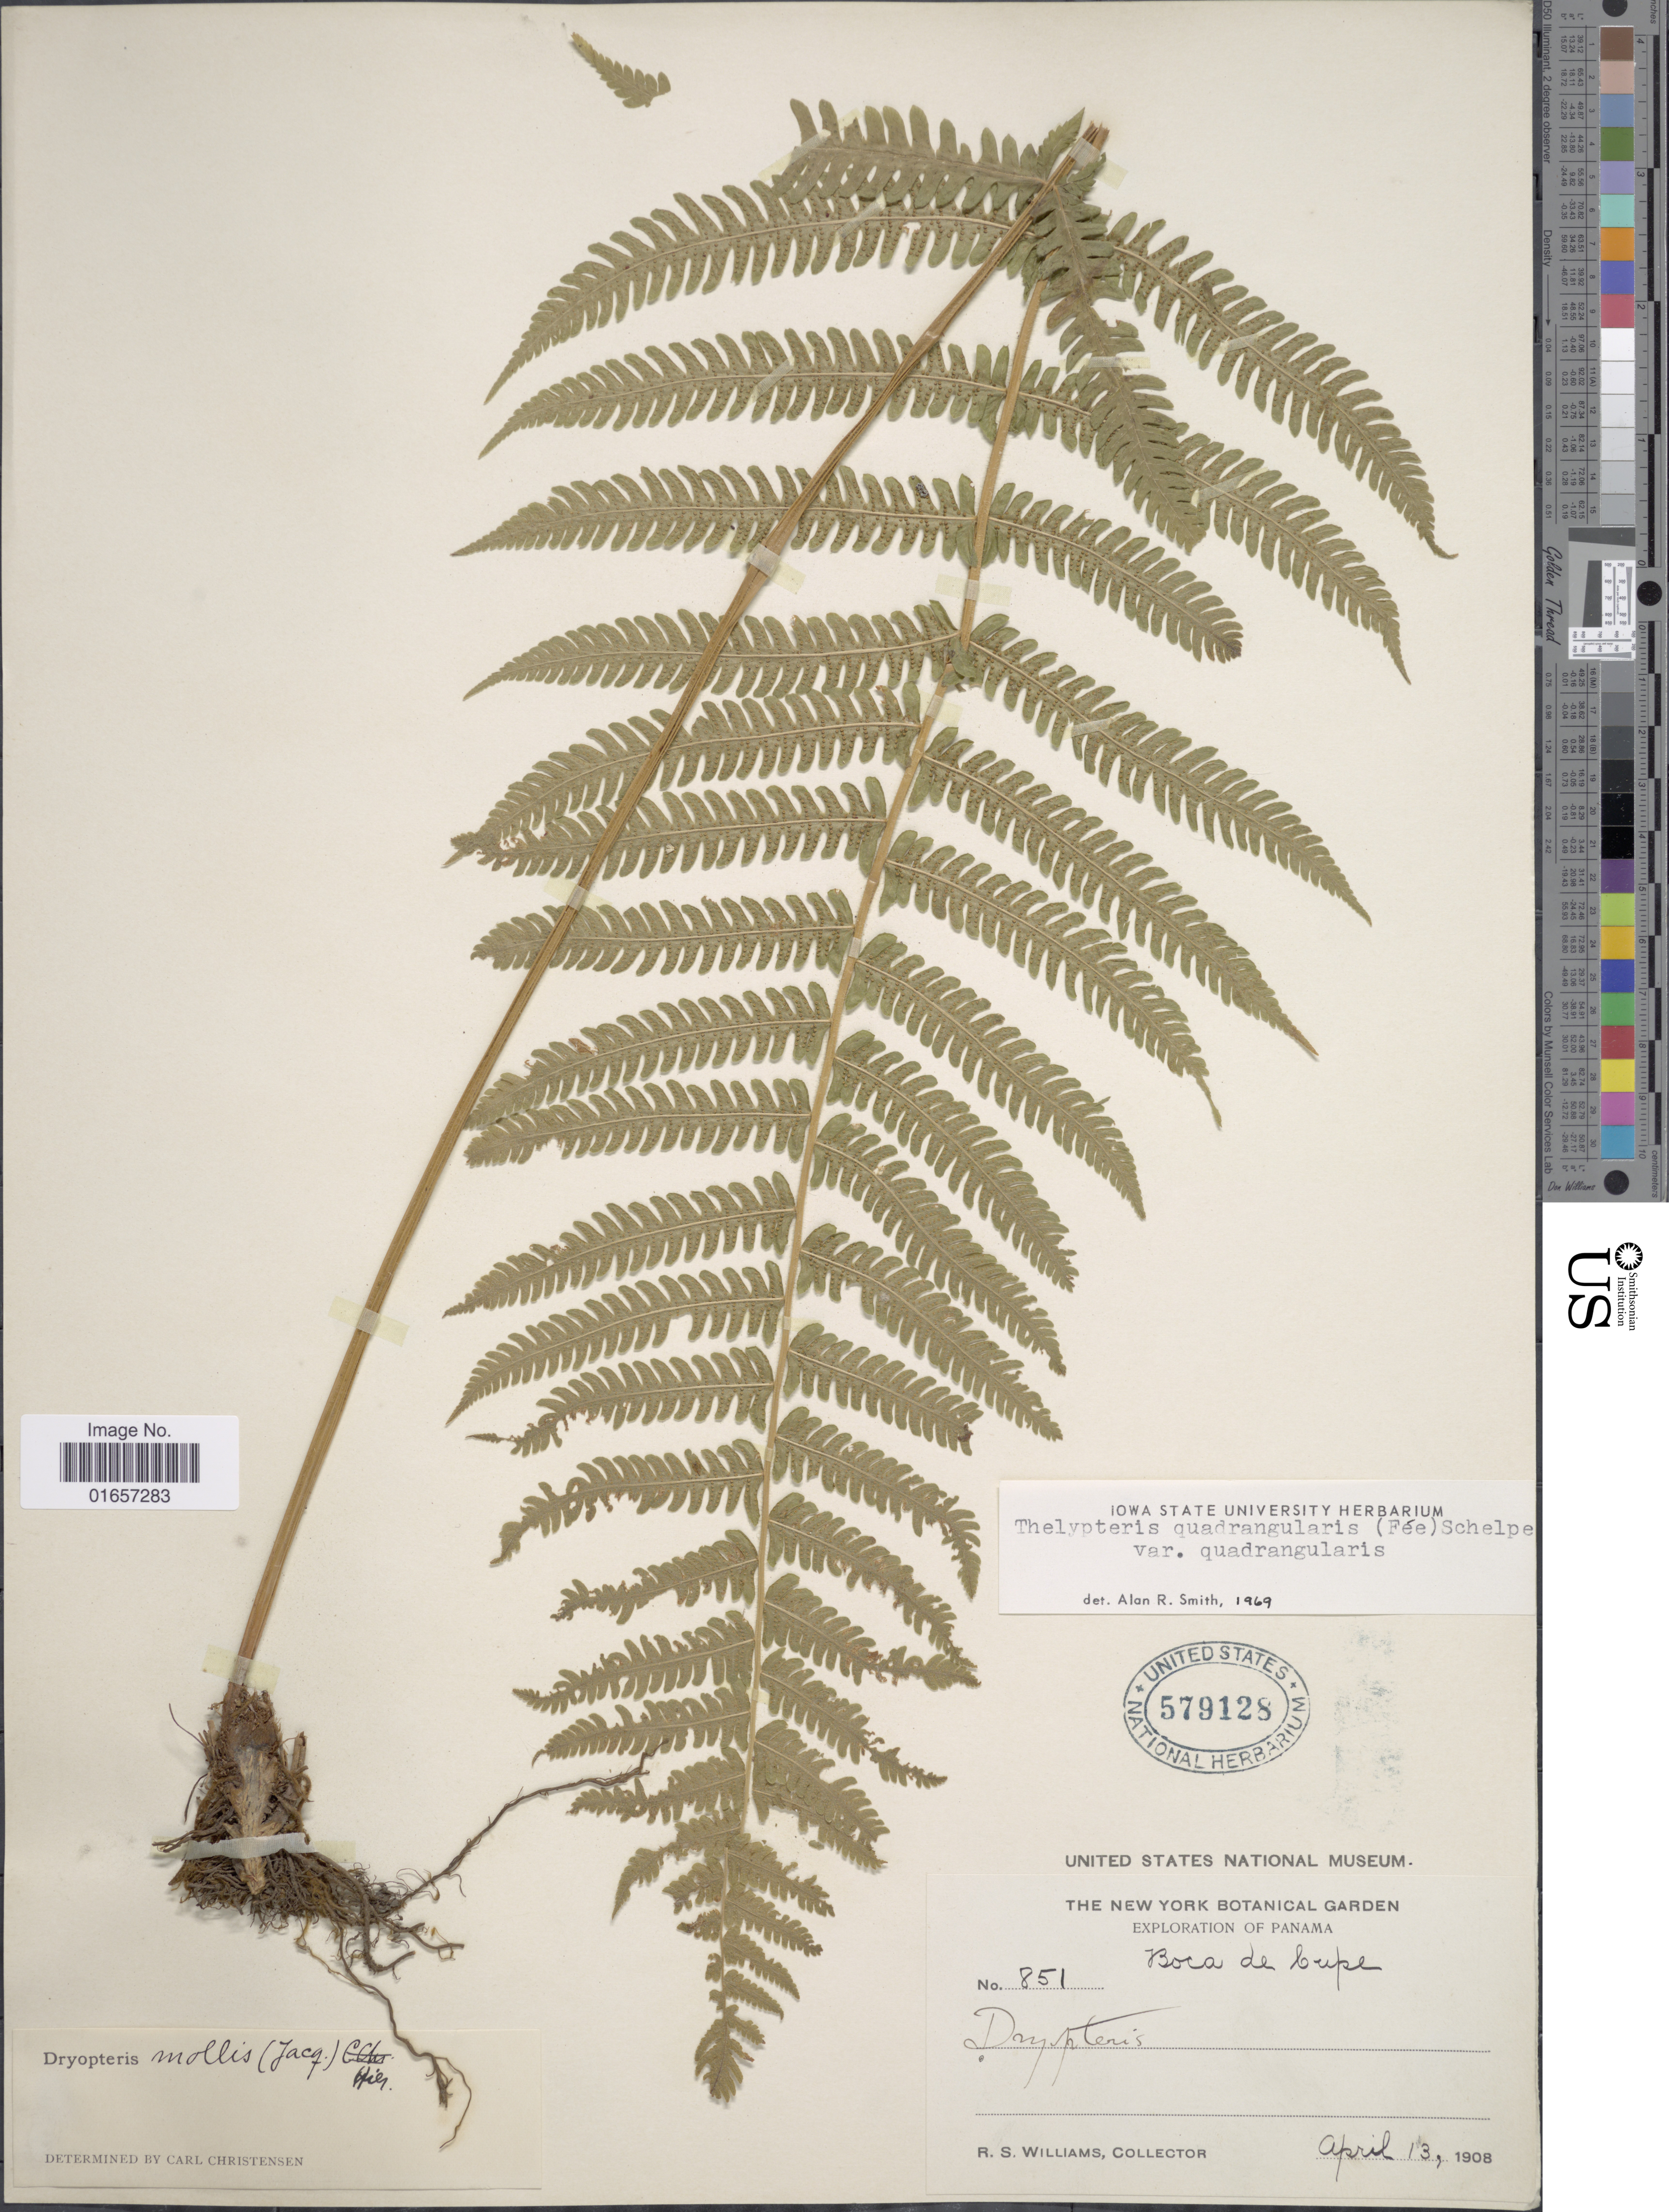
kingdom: Plantae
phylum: Tracheophyta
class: Polypodiopsida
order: Polypodiales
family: Thelypteridaceae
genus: Christella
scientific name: Christella hispidula var. hispidula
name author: (Decne.) Holttum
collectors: R. S. Williams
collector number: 851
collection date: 1908-04-13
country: Panama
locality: Boca de Cupe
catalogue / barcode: US 579128